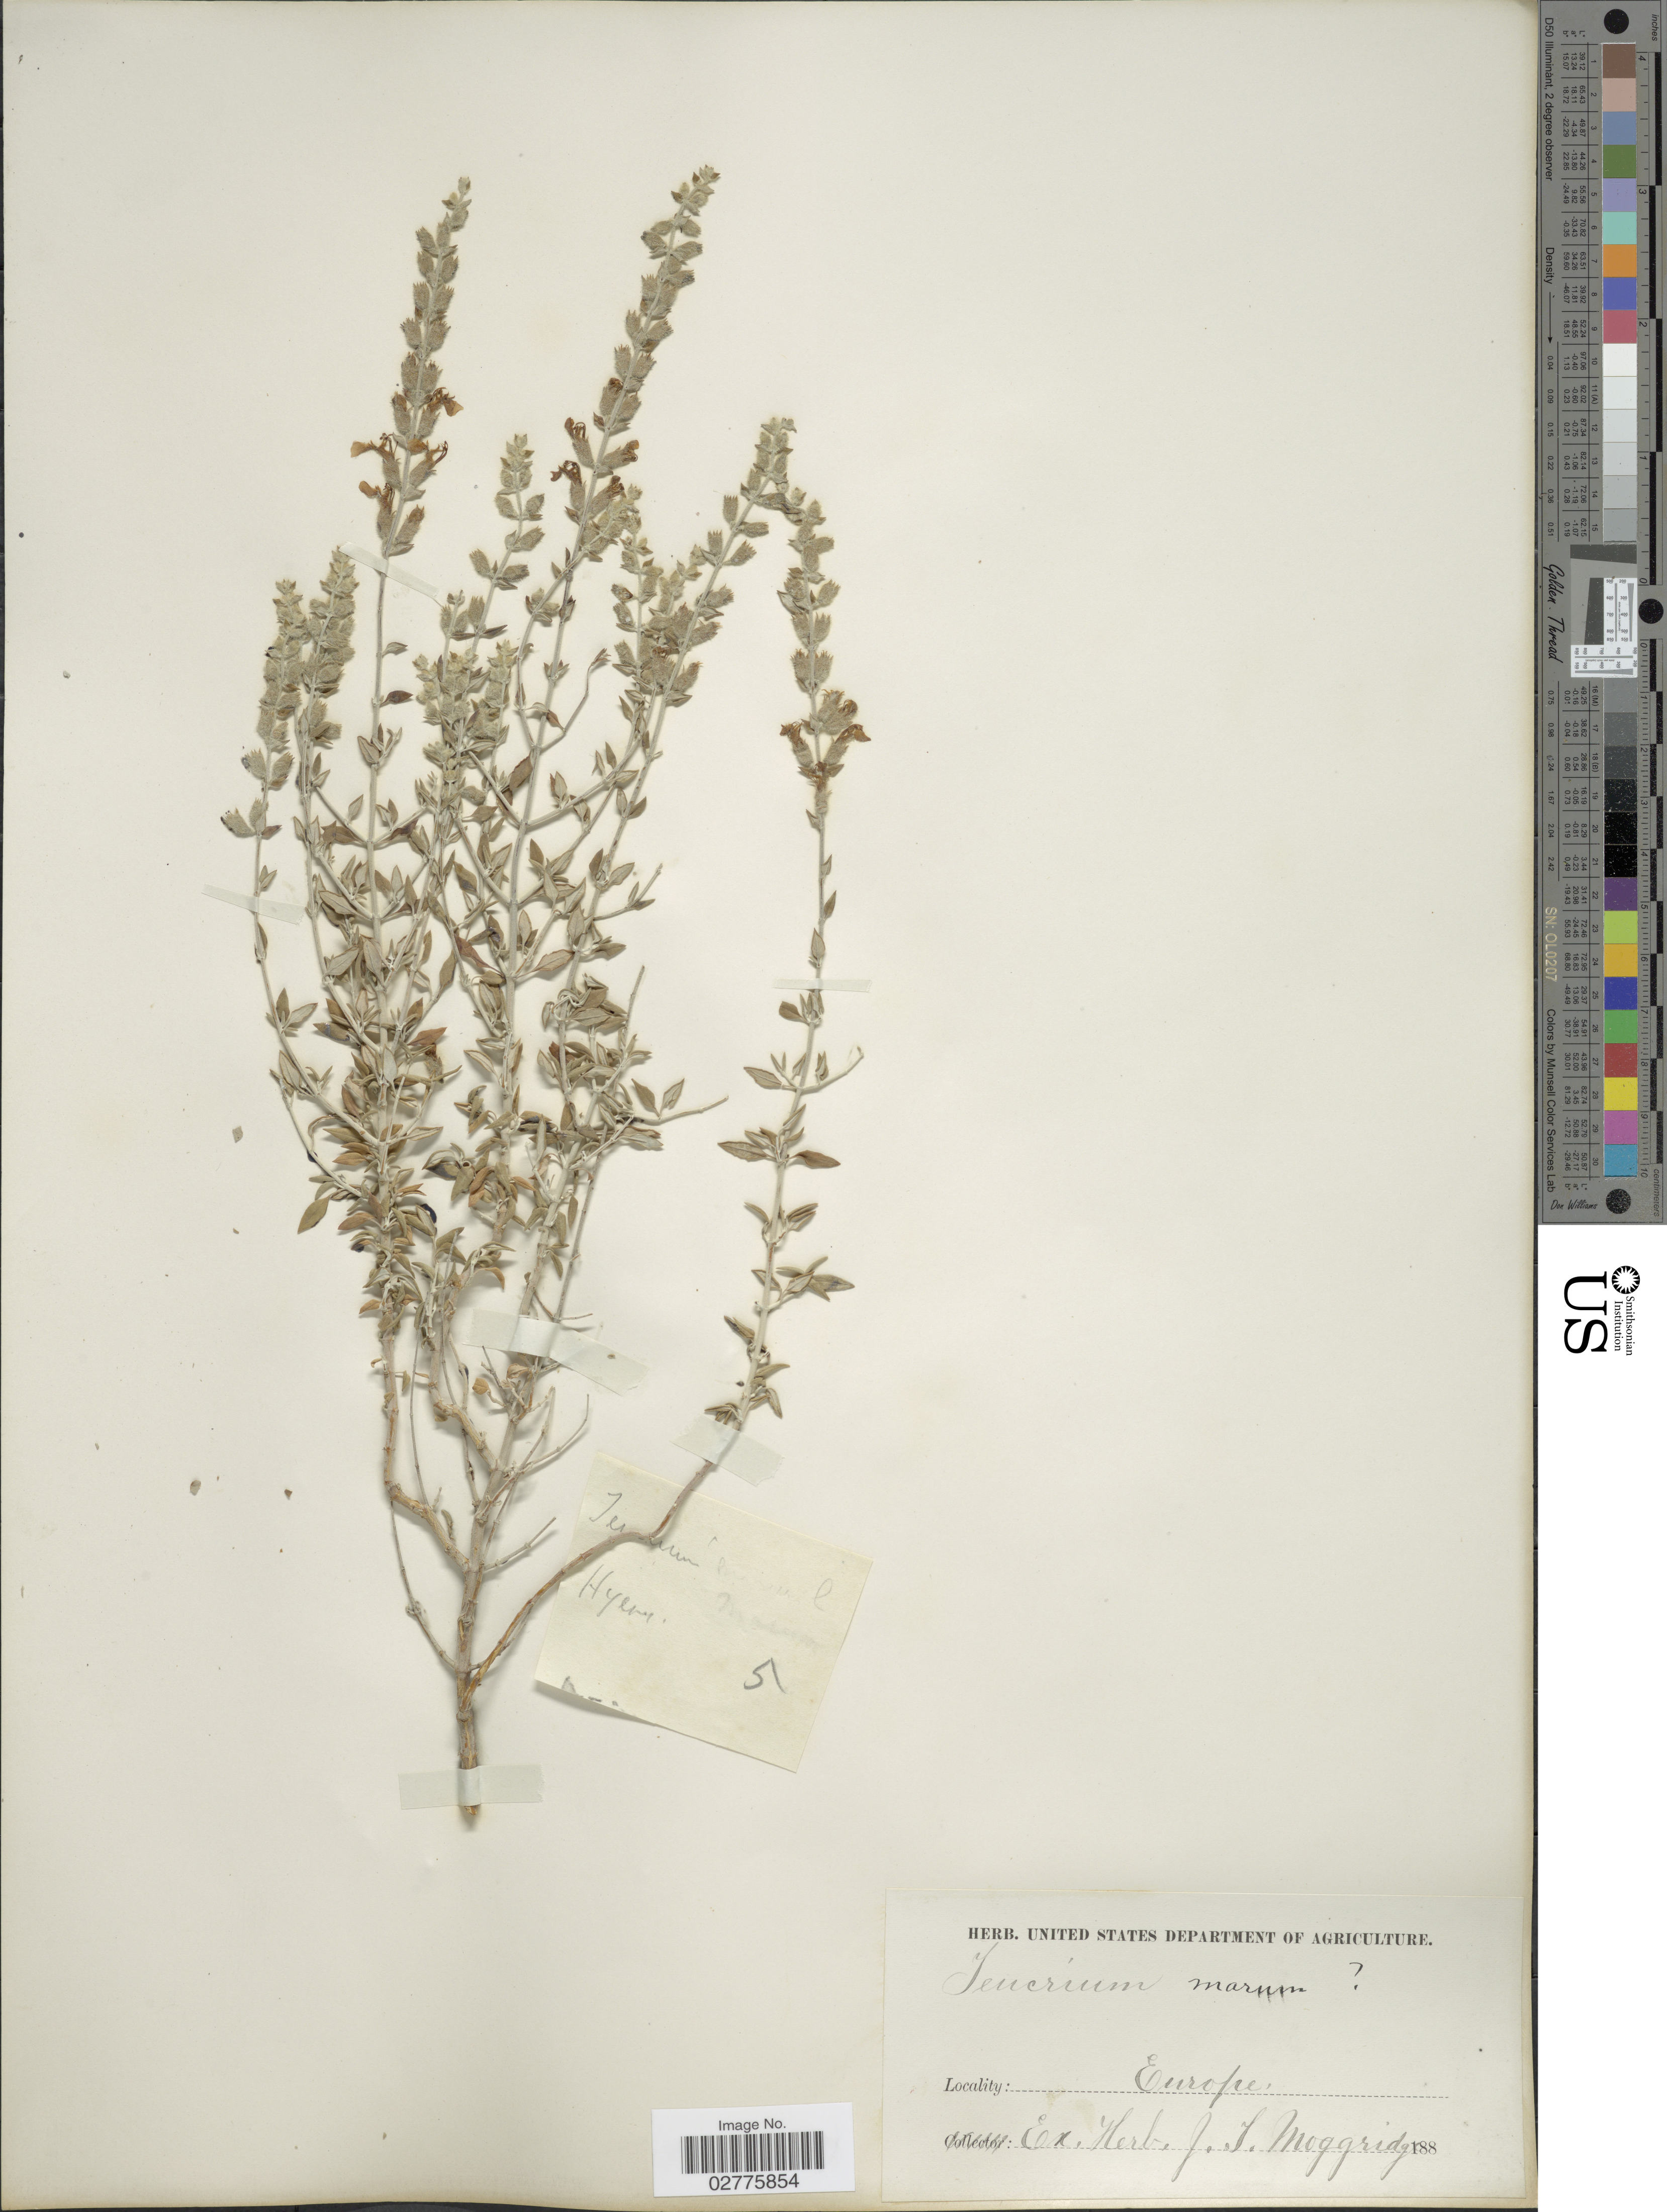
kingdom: Plantae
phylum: Tracheophyta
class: Magnoliopsida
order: Lamiales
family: Lamiaceae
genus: Teucrium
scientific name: Teucrium marum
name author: L.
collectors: ex herb. J.T. Moggridge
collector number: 5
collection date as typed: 188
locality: Europe.